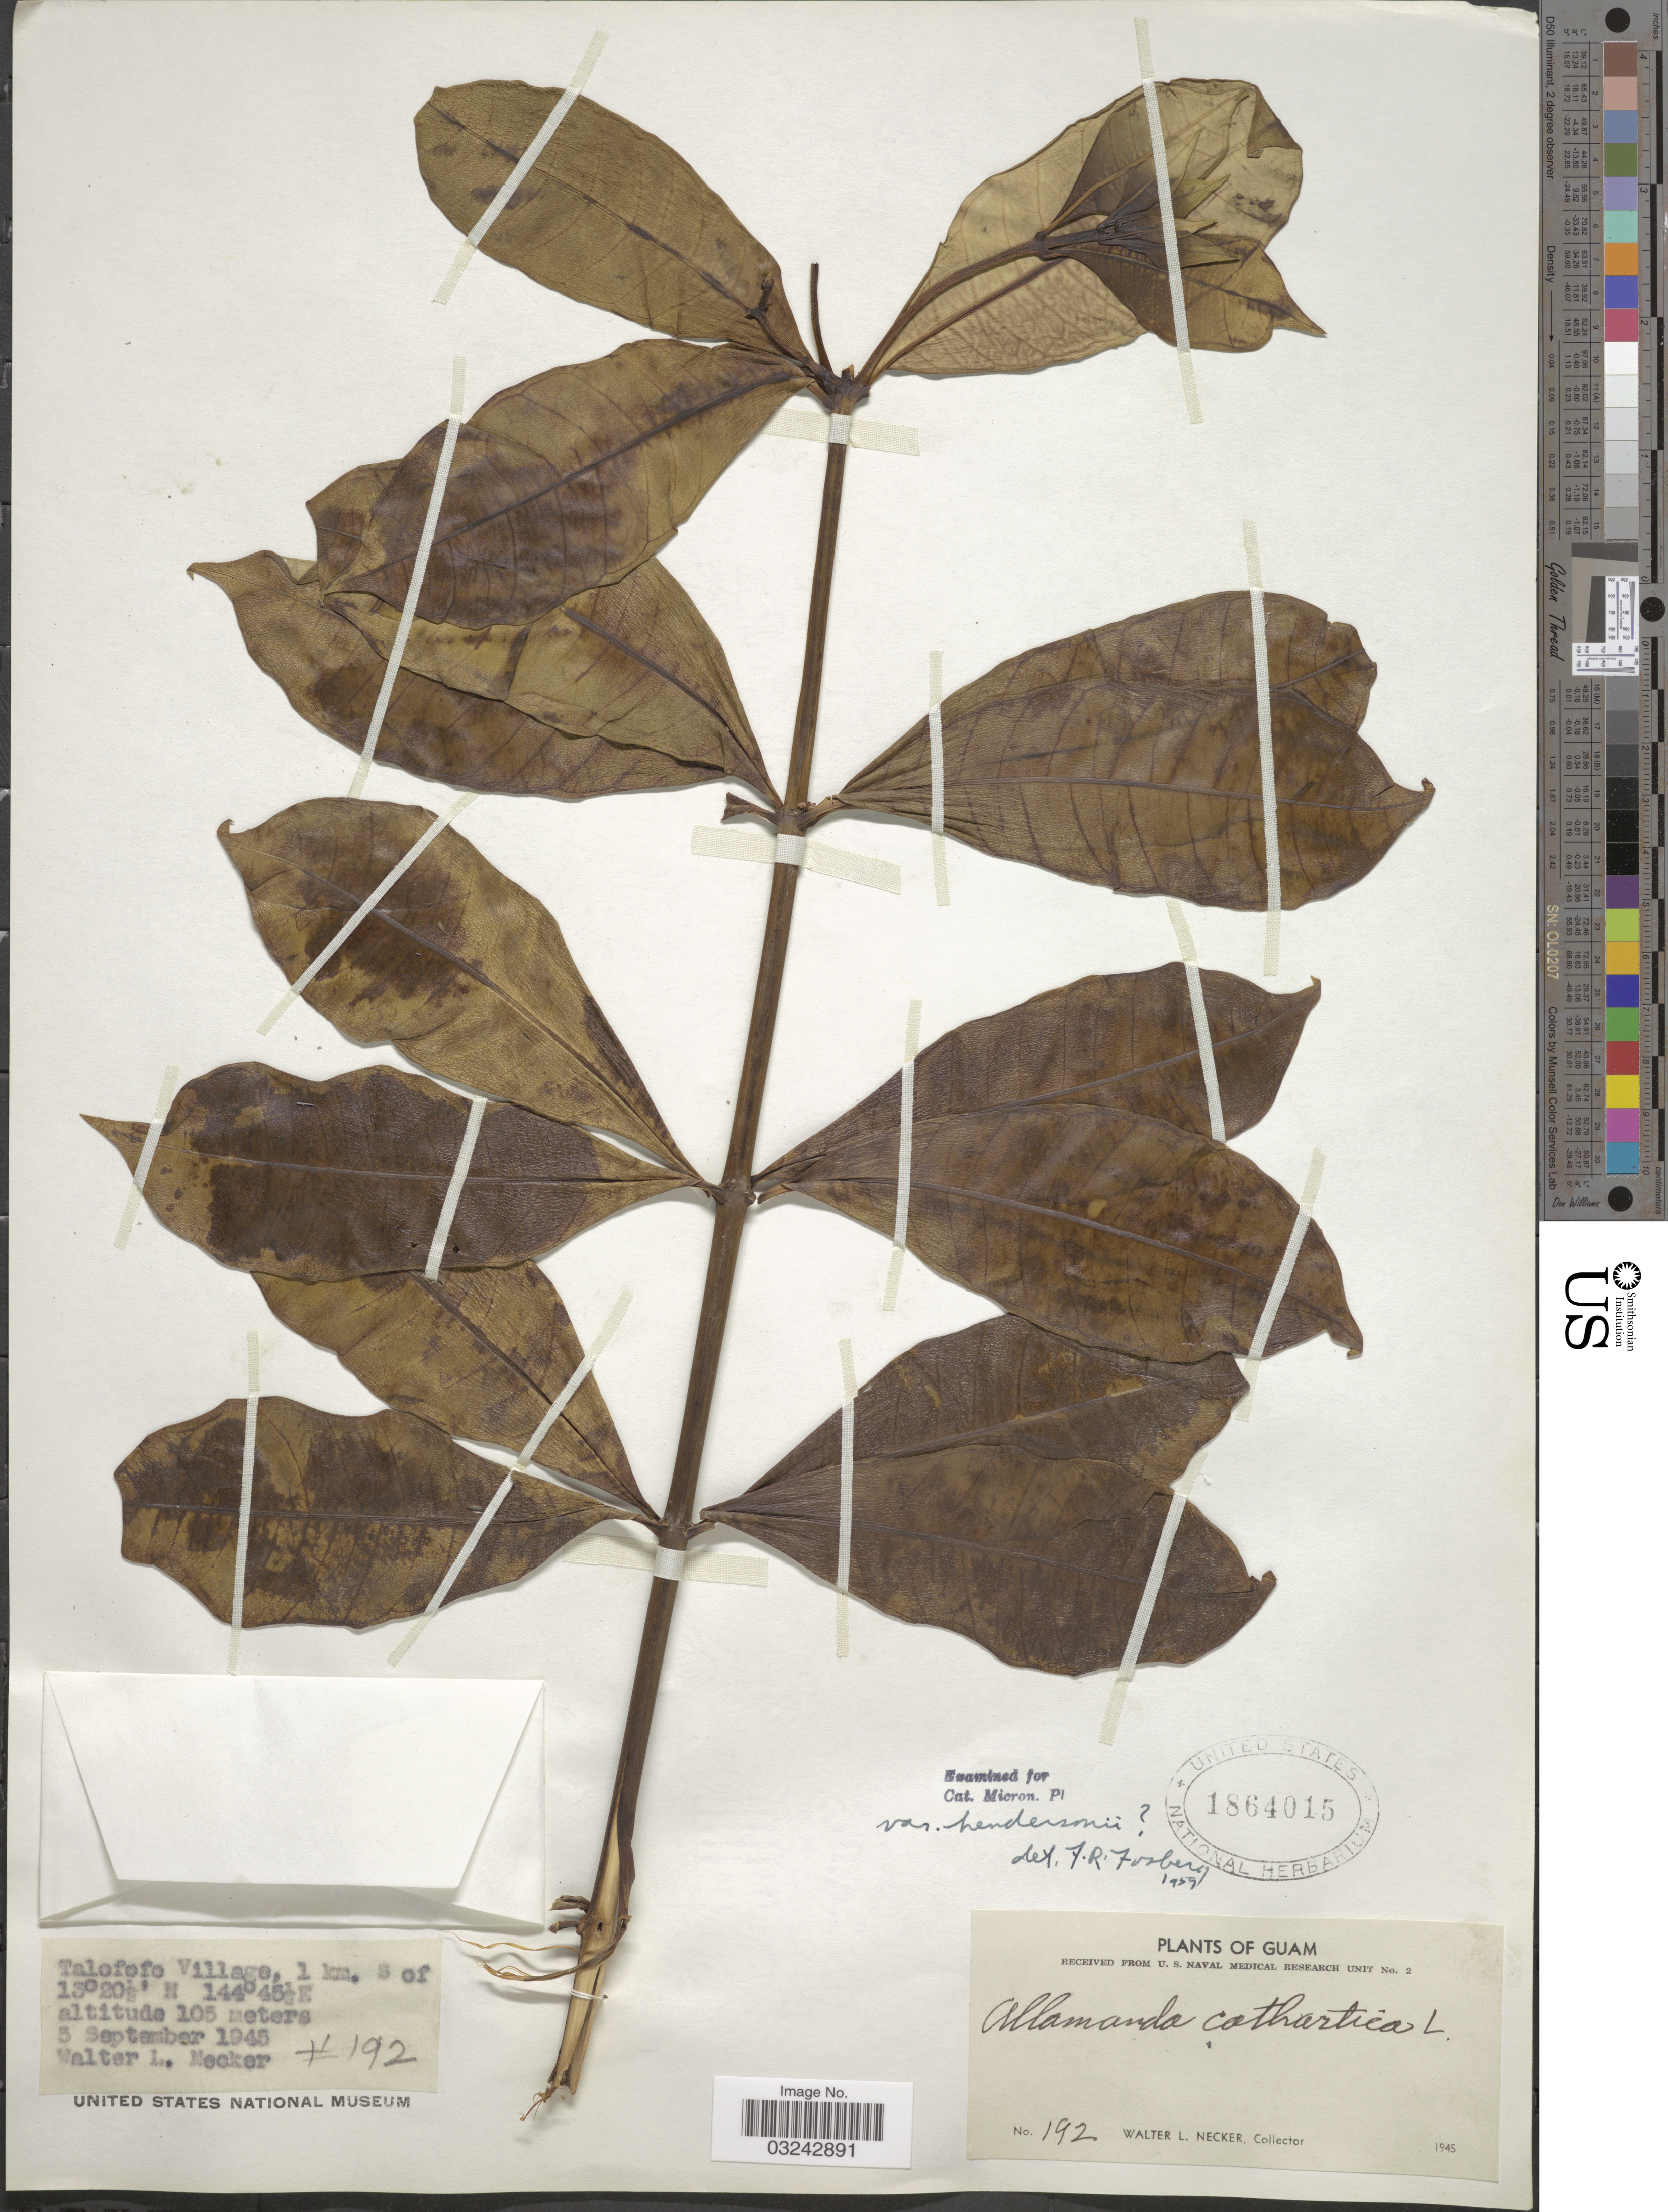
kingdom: Plantae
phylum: Tracheophyta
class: Magnoliopsida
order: Gentianales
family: Apocynaceae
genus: Allamanda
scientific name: Allamanda hendersonii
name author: W. Bull ex Dombrain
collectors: W. L. Necker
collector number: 192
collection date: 1945-09-03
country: Guam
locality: Talofofo Village, 1 km. S of.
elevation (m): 105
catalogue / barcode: US 1864015